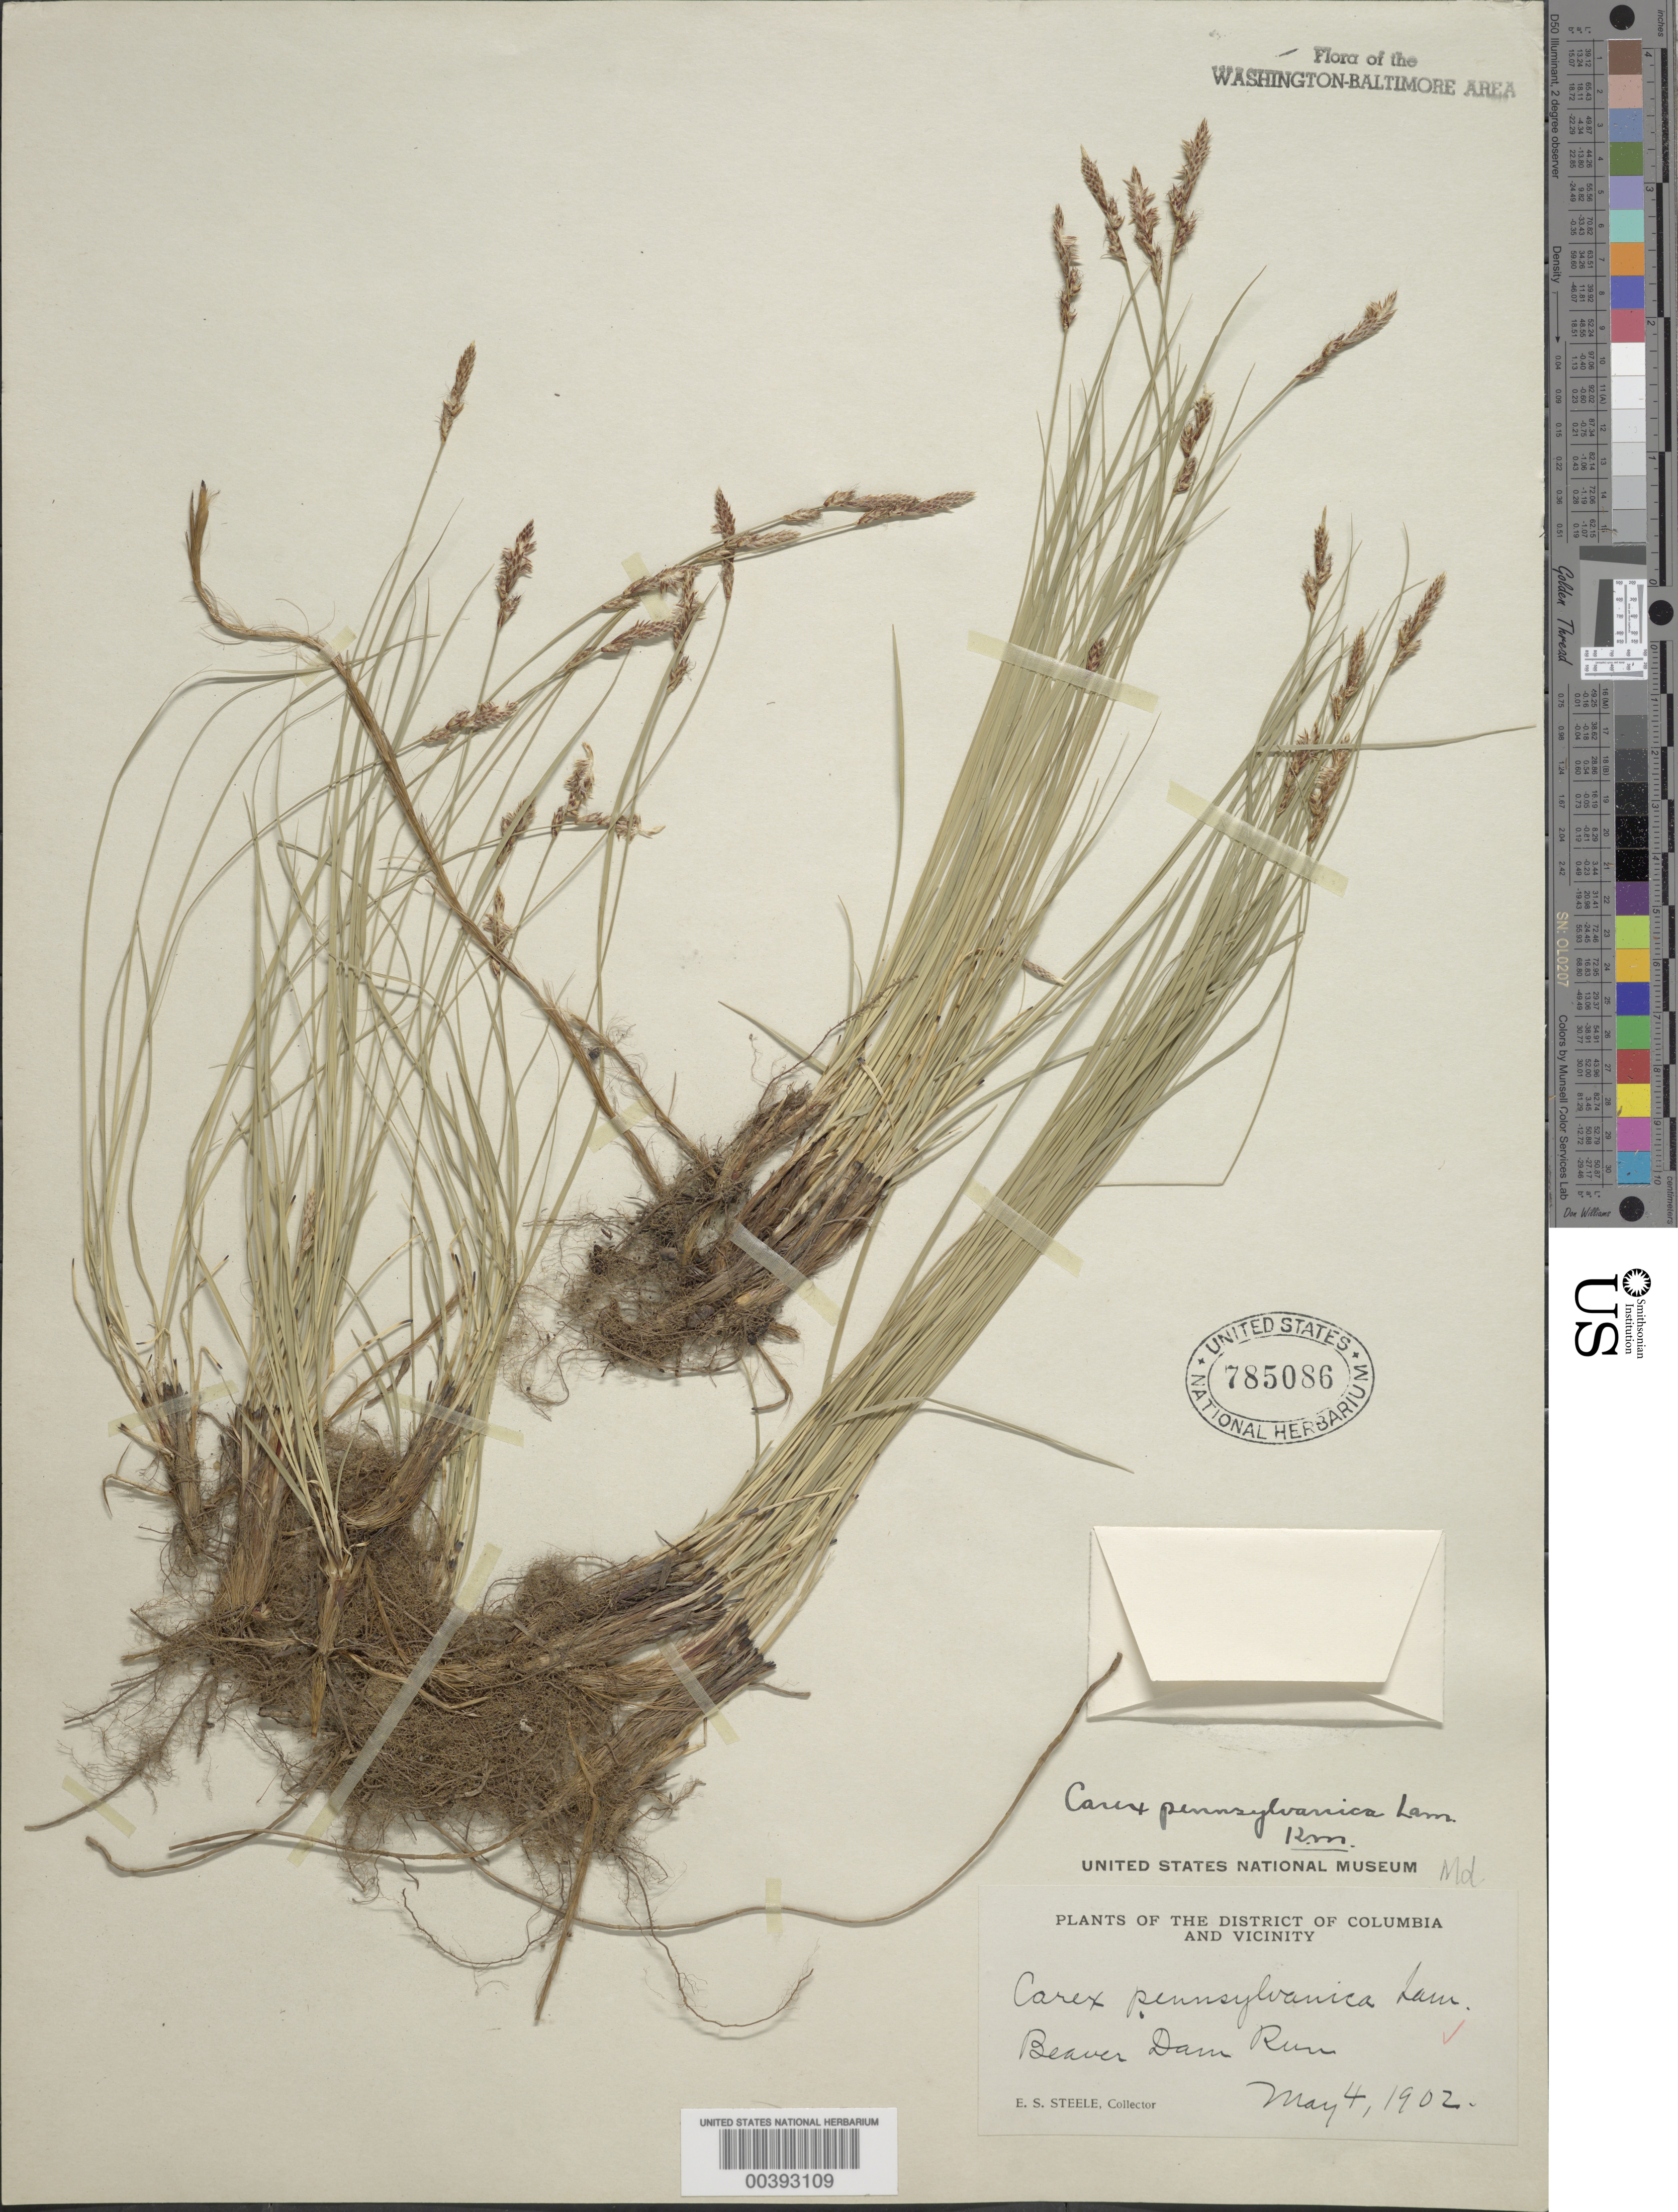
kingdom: Plantae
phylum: Tracheophyta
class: Liliopsida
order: Poales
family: Cyperaceae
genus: Carex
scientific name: Carex pensylvanica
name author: Lam.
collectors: E. Steele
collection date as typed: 04 May 1902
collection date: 1902-05-04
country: United States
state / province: Maryland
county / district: Prince George's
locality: Beaver Dam Run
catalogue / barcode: US 785086